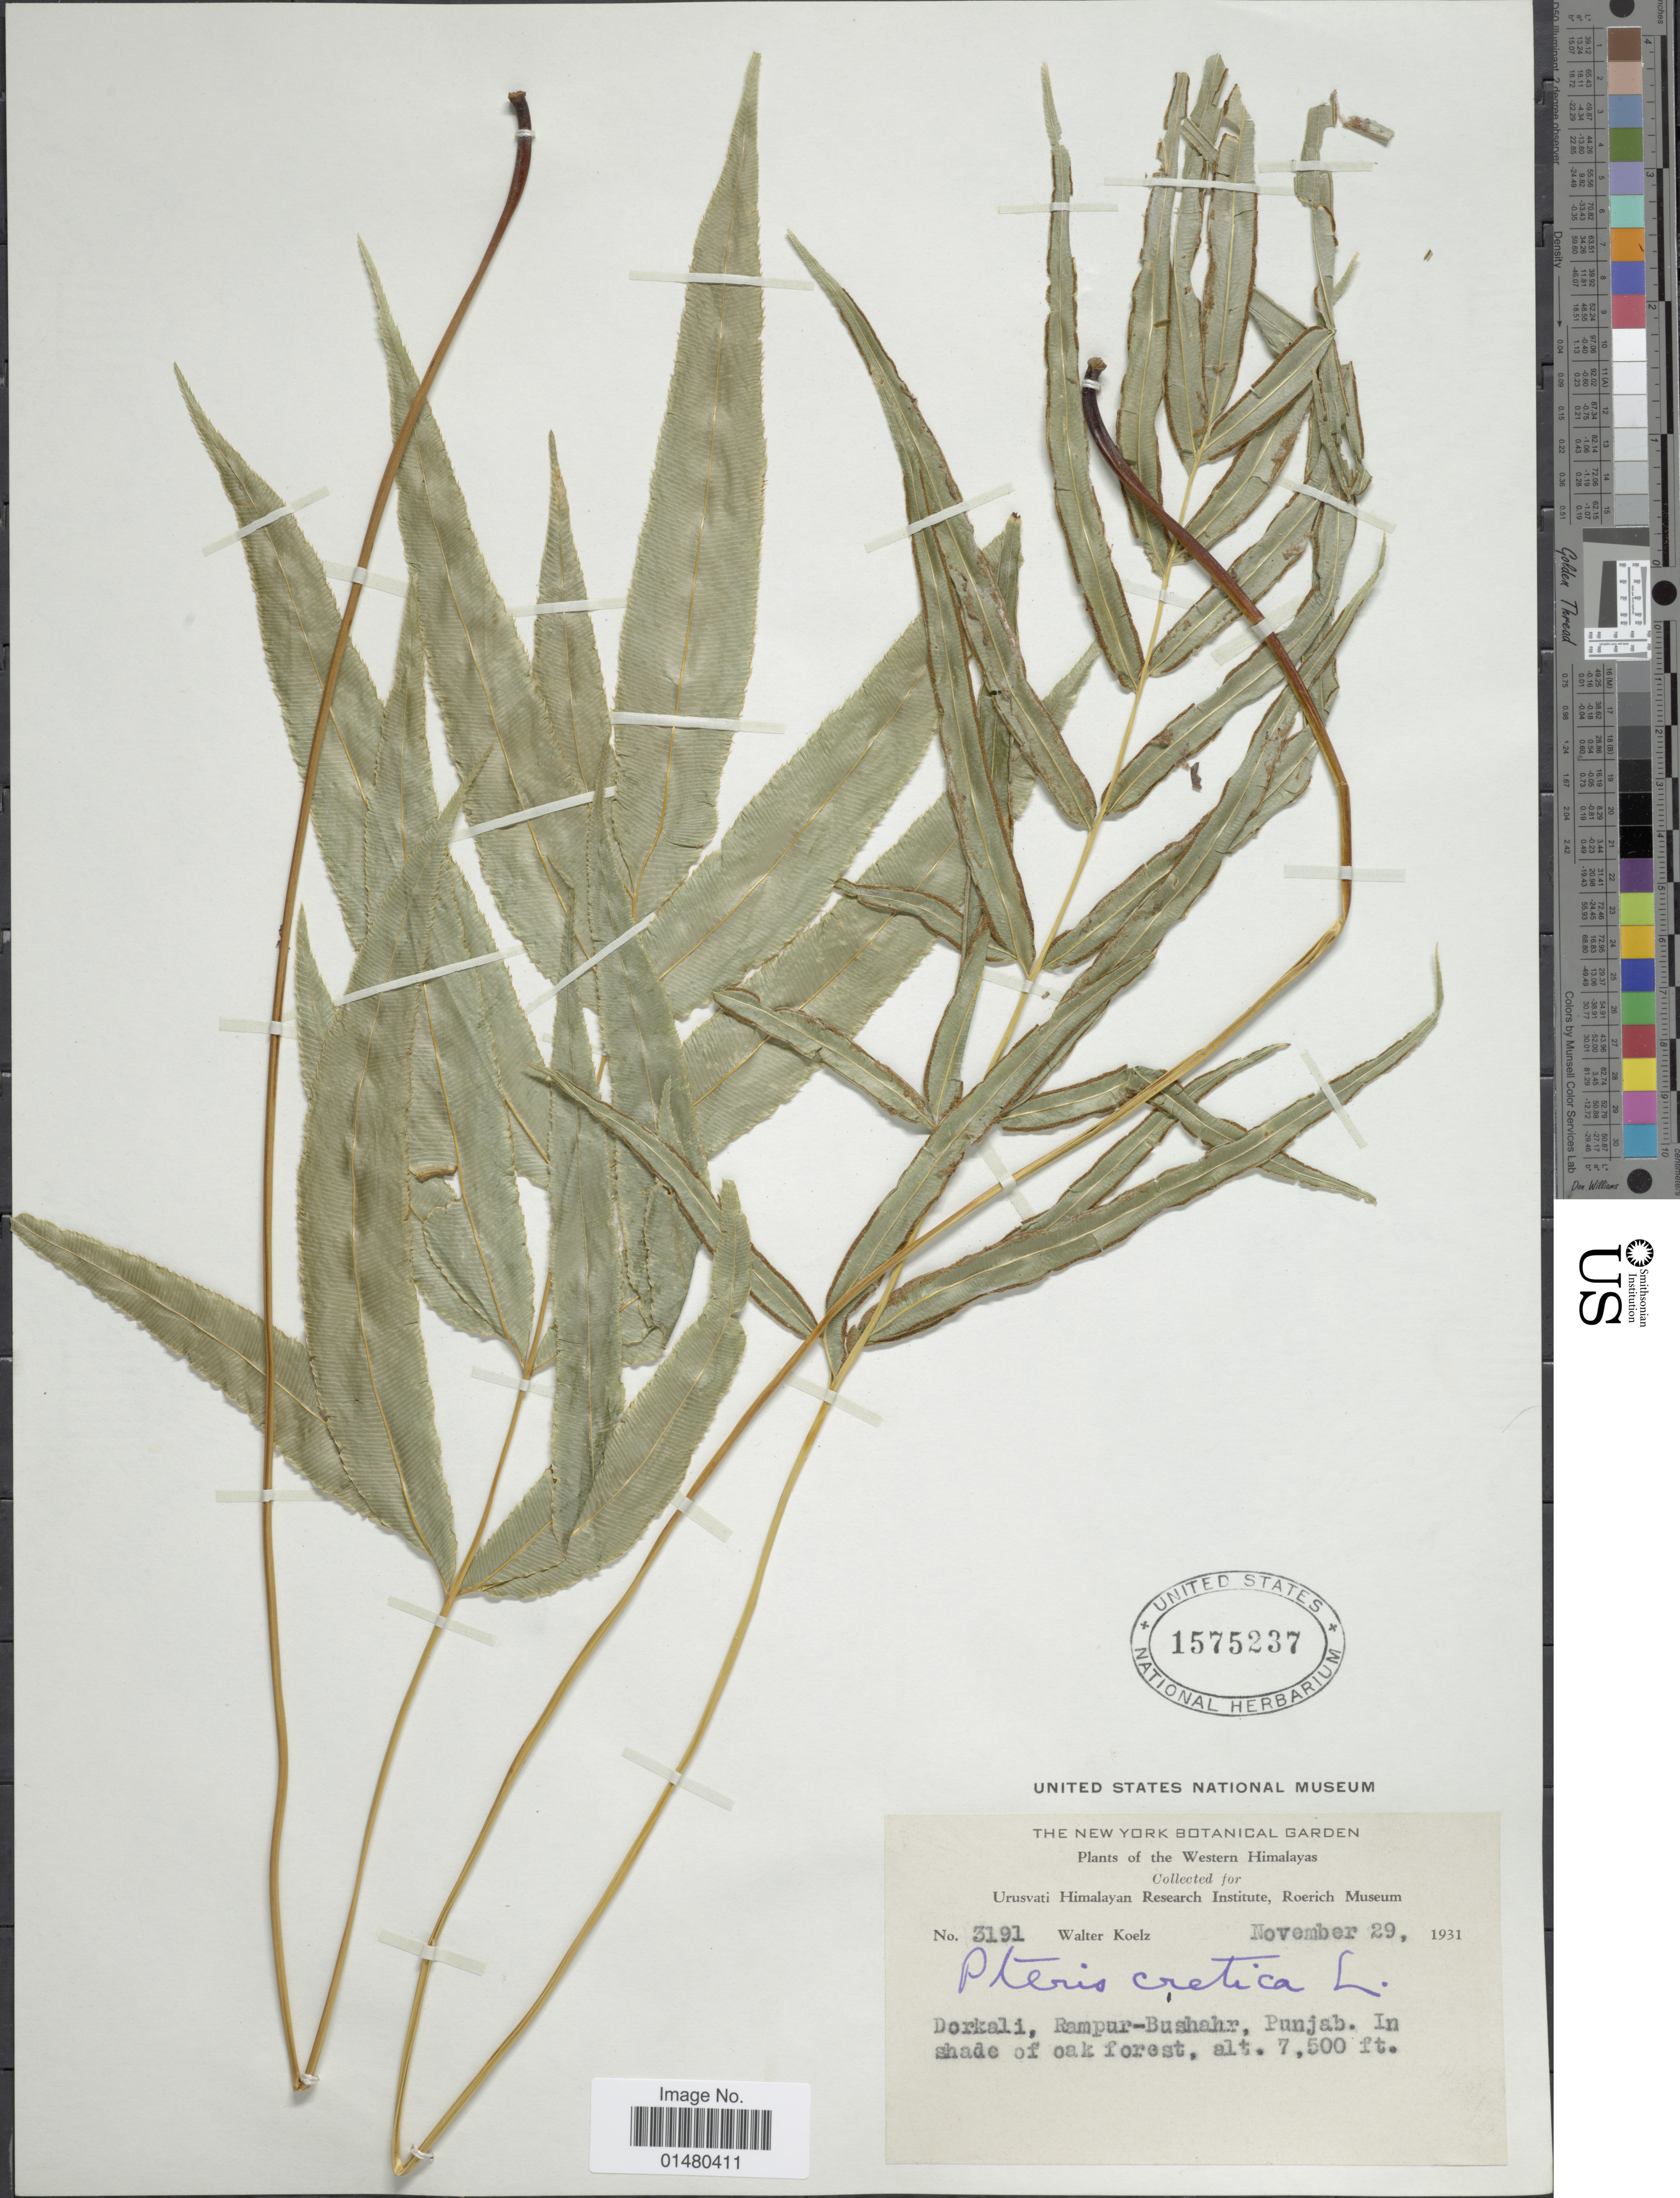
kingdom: Plantae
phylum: Tracheophyta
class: Polypodiopsida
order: Polypodiales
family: Pteridaceae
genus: Pteris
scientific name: Pteris cretica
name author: L.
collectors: W. N. Koelz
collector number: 3191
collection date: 1931-11-29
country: India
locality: Western Himalayas, Dorkali, Rampur-Bushahr, Punjab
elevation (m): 2286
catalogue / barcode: US 1575237